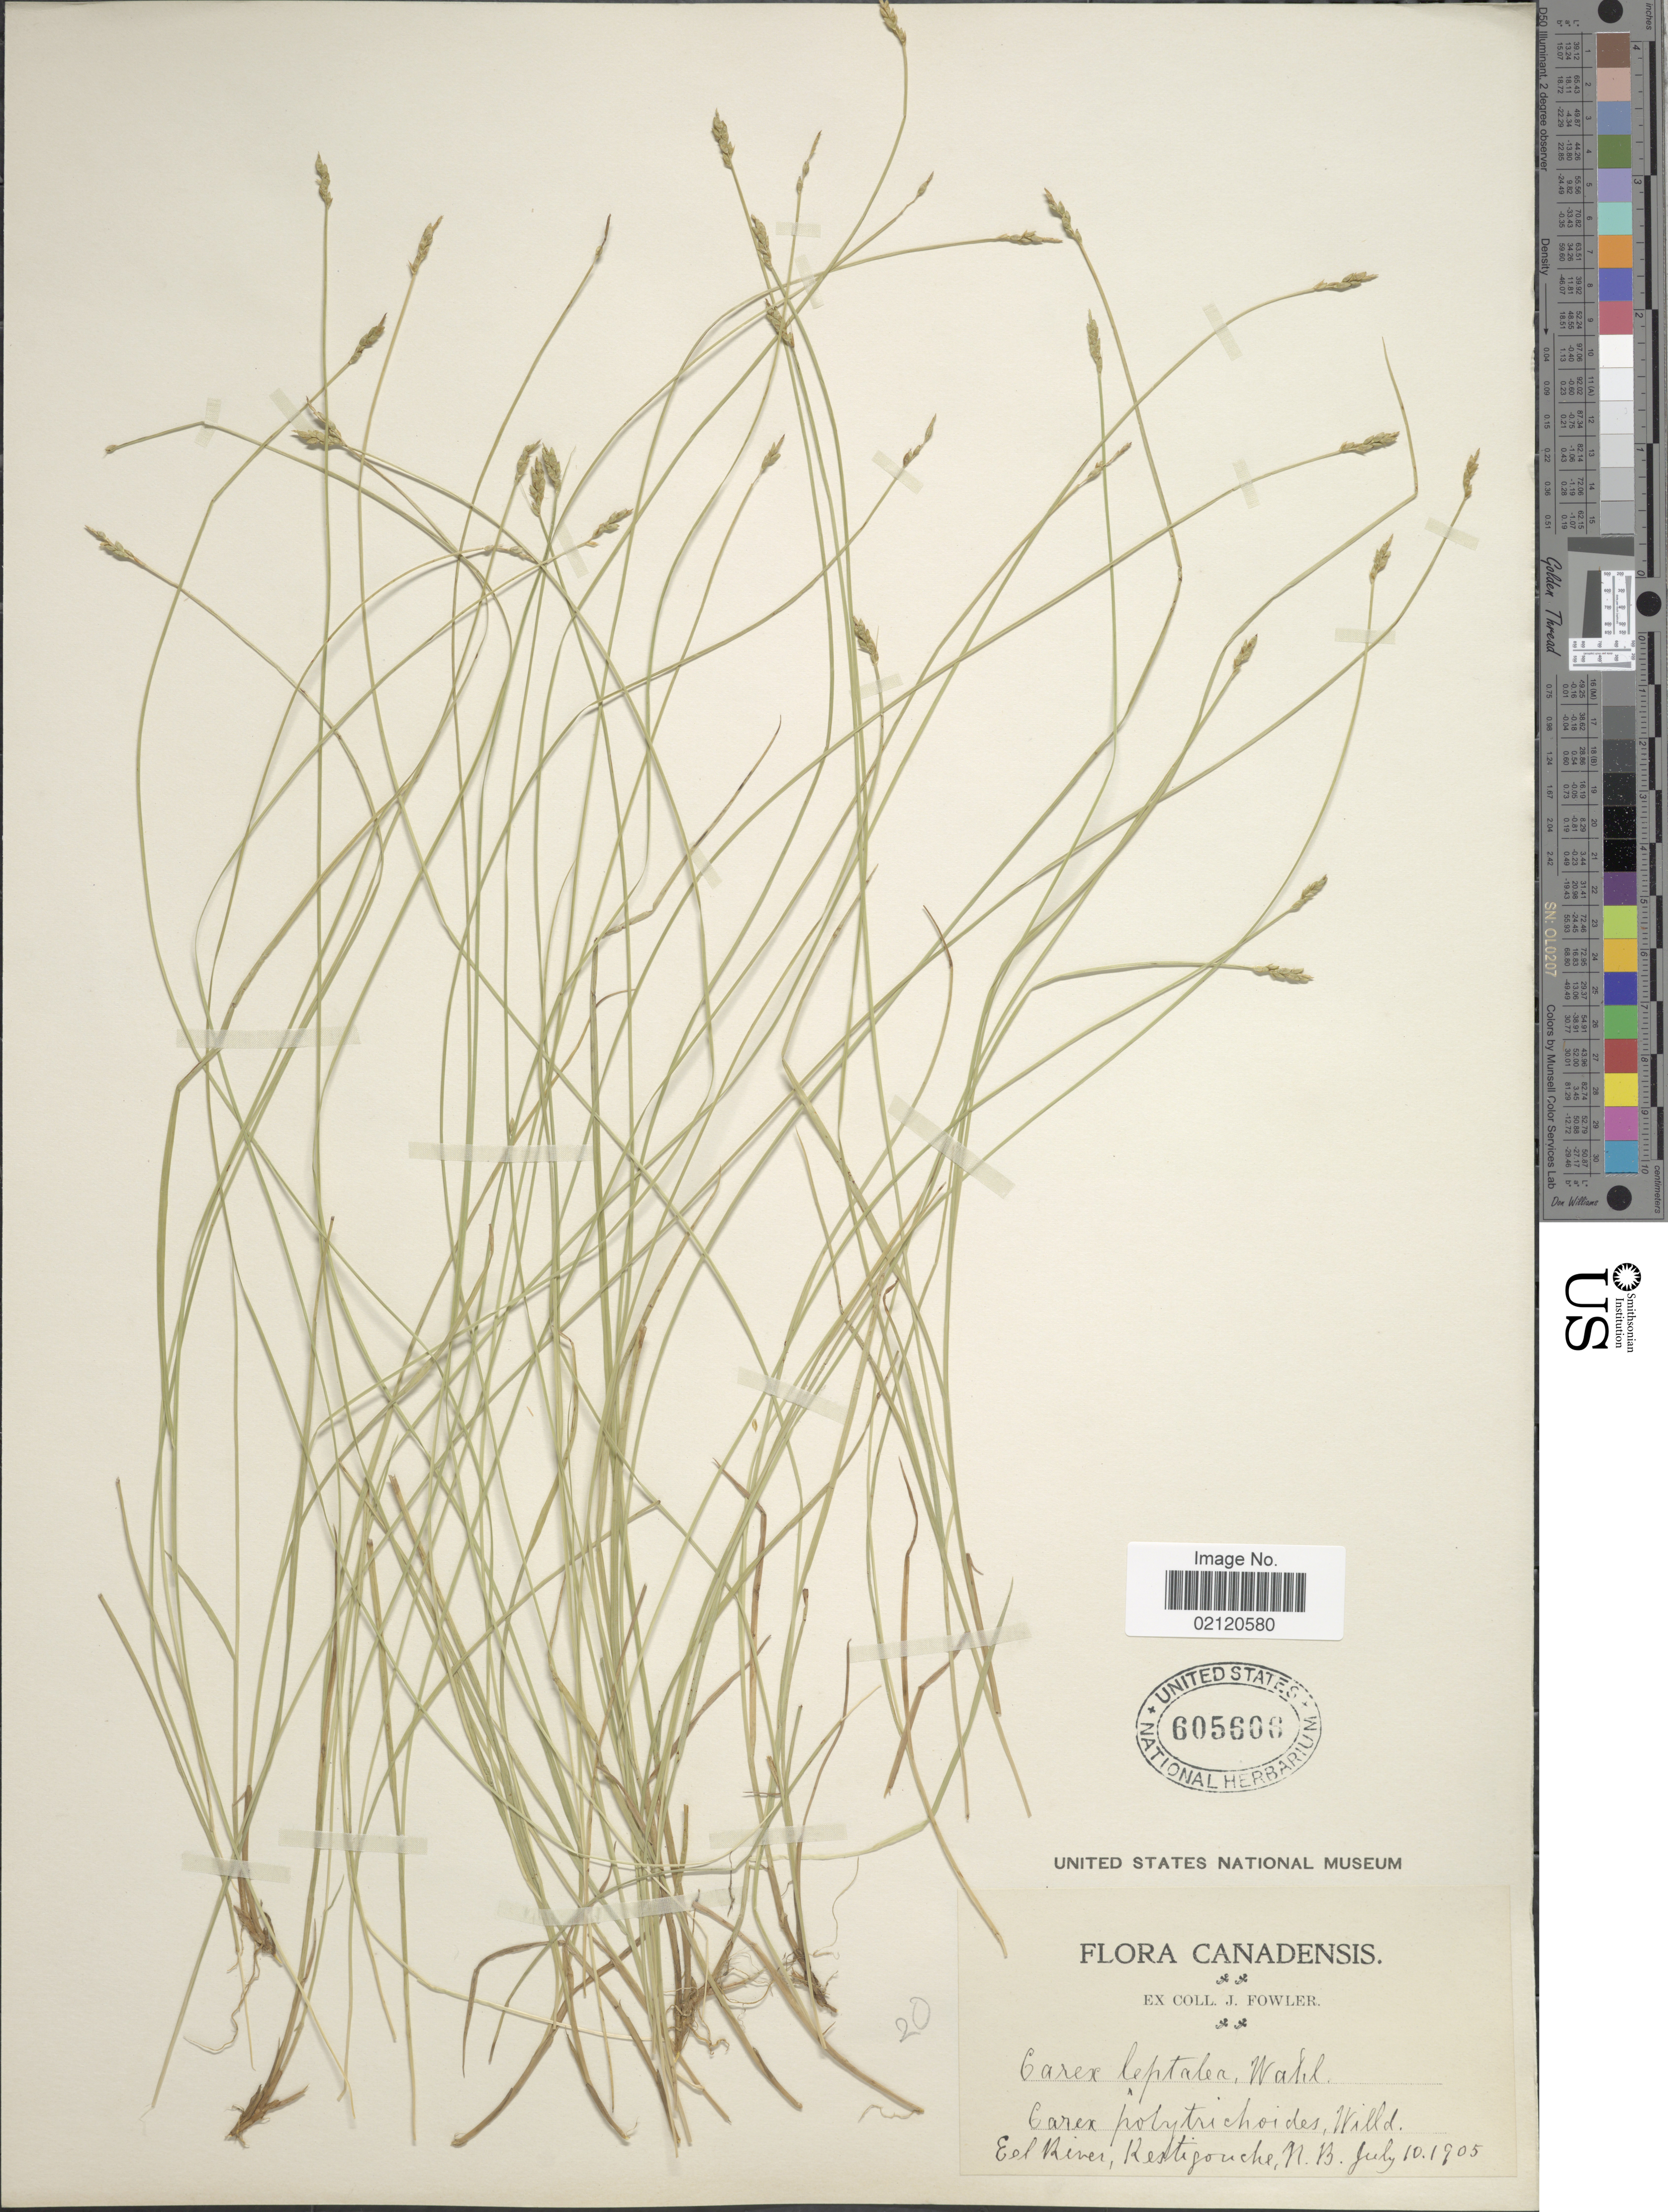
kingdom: Plantae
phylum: Tracheophyta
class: Liliopsida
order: Poales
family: Cyperaceae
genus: Carex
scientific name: Carex leptalea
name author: Wahlenb.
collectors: J. P. Fowler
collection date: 1905-07-10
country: Canada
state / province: New Brunswick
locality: Eel River, Restigouche, NB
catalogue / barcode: US 605606